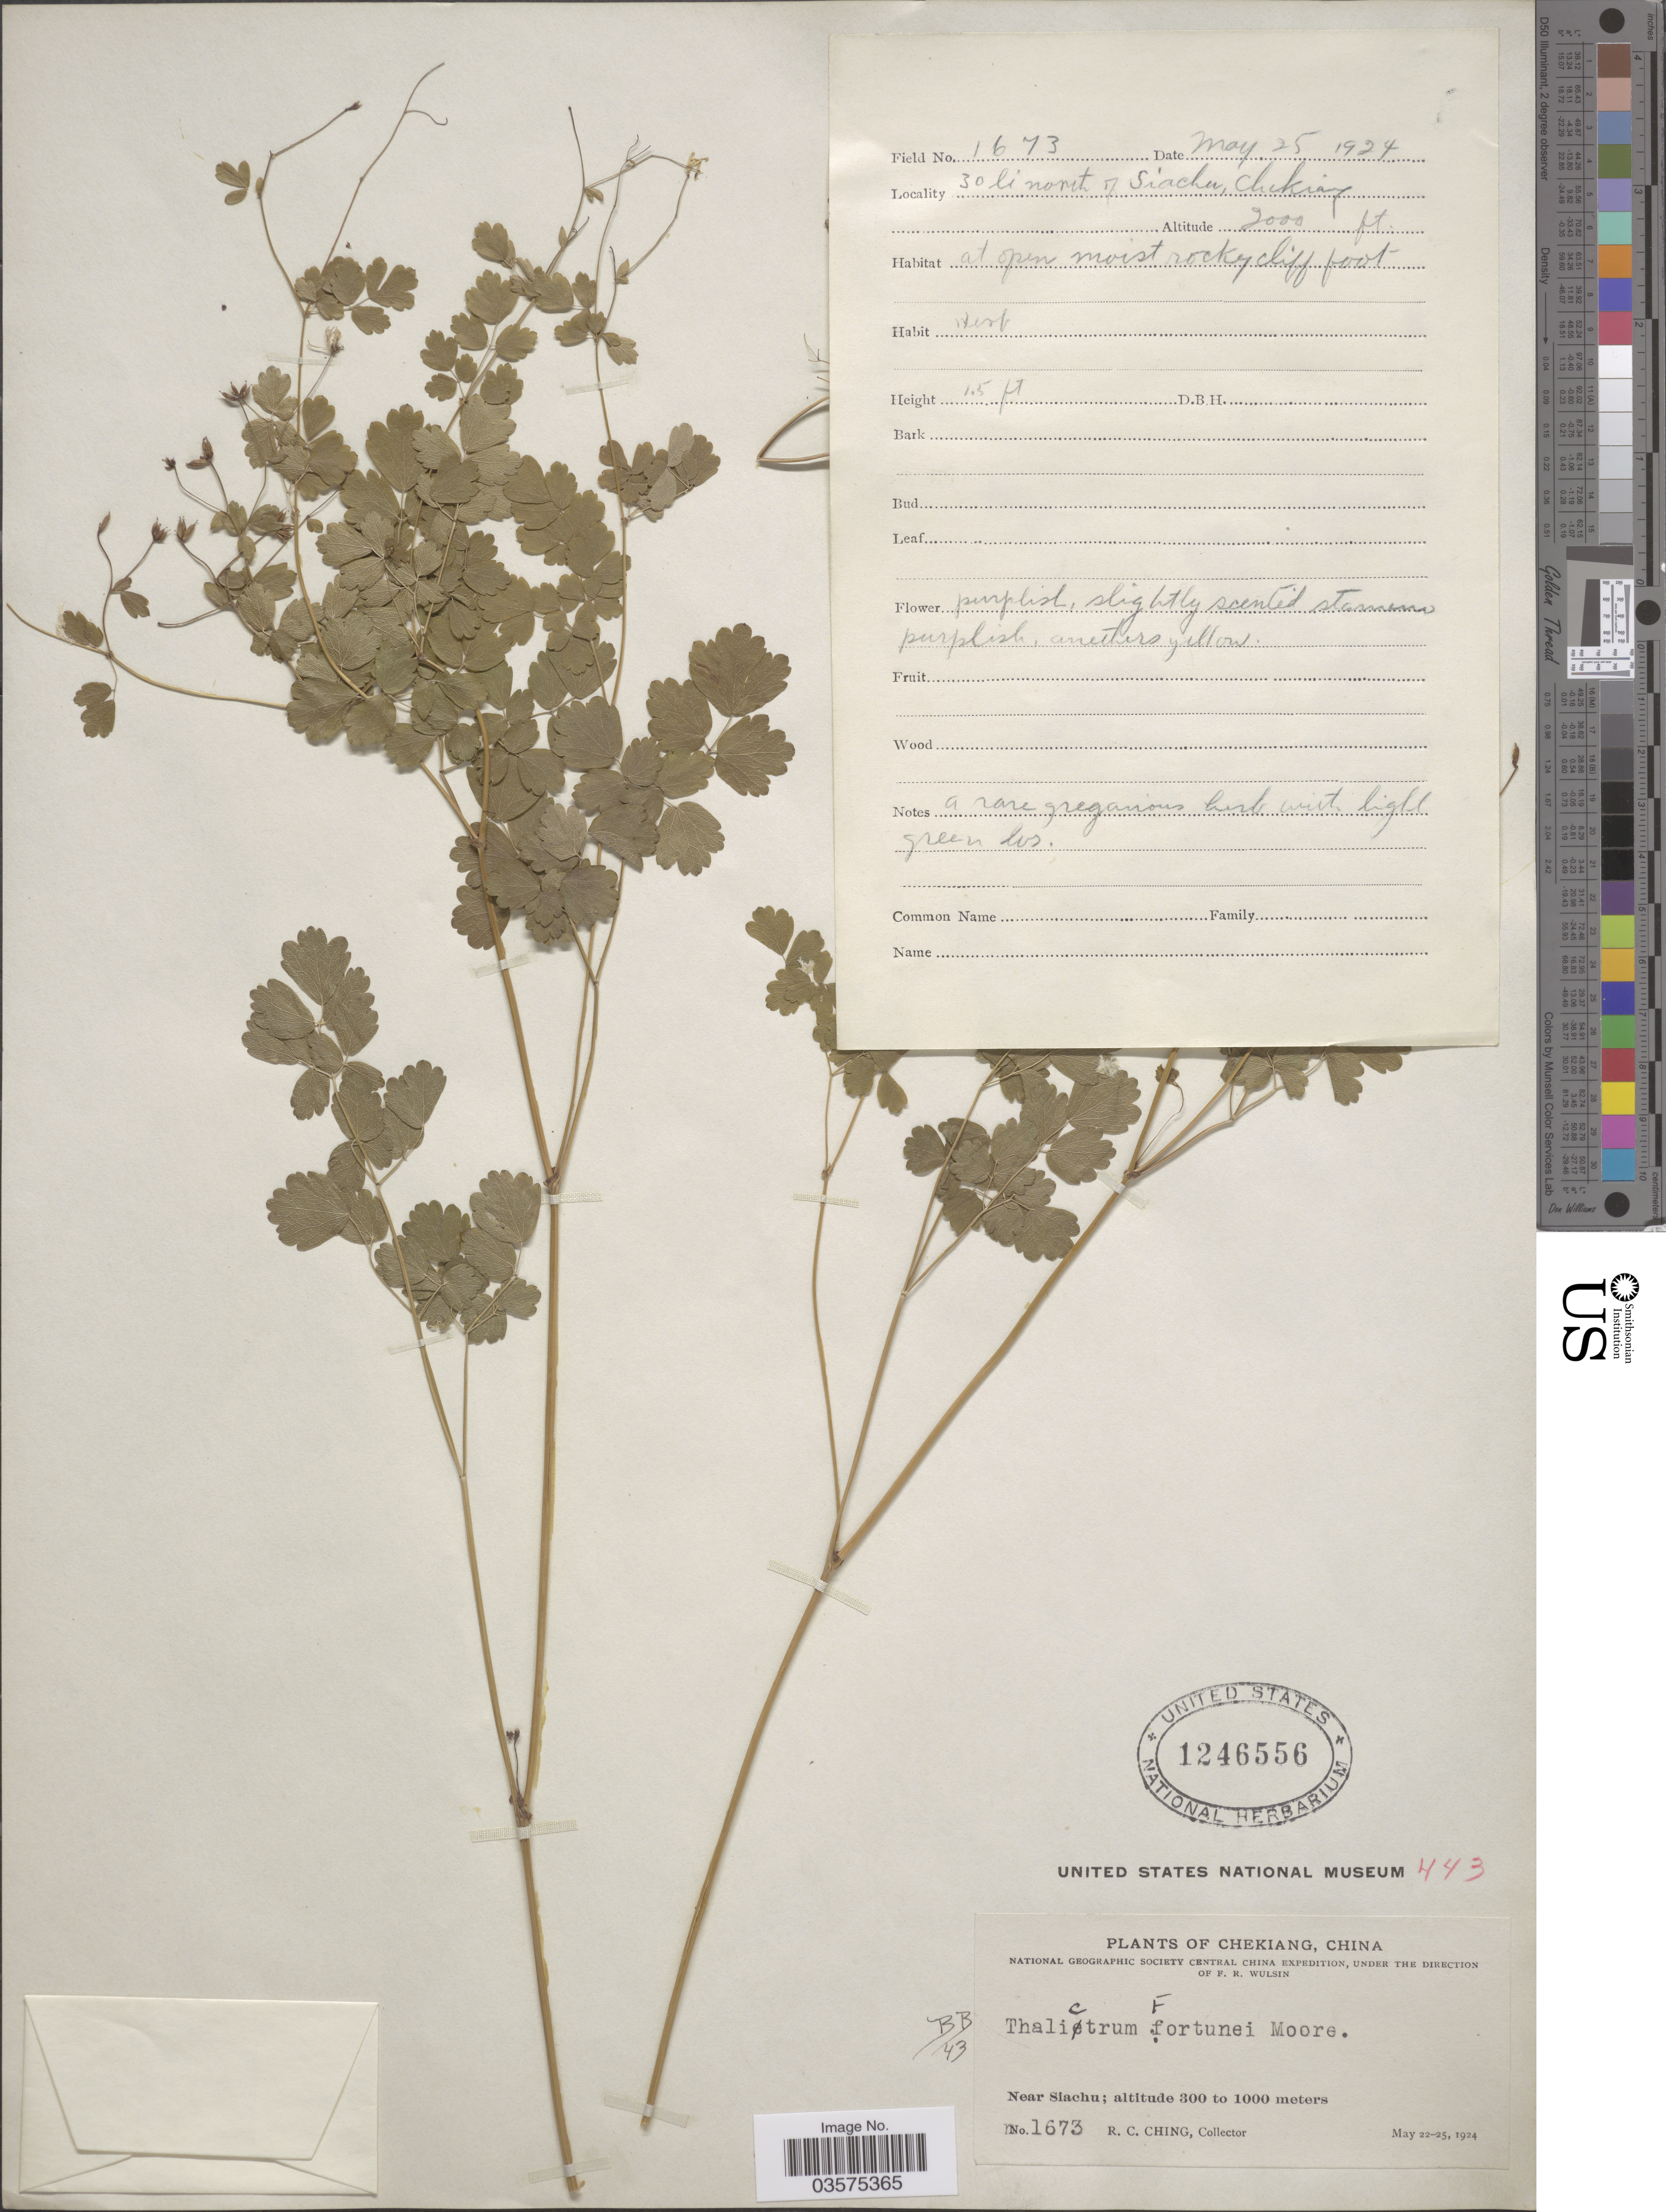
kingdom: Plantae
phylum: Tracheophyta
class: Magnoliopsida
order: Ranunculales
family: Ranunculaceae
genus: Thalictrum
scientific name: Thalictrum fortunei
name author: S. Moore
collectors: R. C. Ching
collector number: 1673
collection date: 1924-05-25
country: China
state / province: Zhejiang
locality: Chekiang. Near Siachu. 30 li north of Siachu.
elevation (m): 610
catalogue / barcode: US 1246556